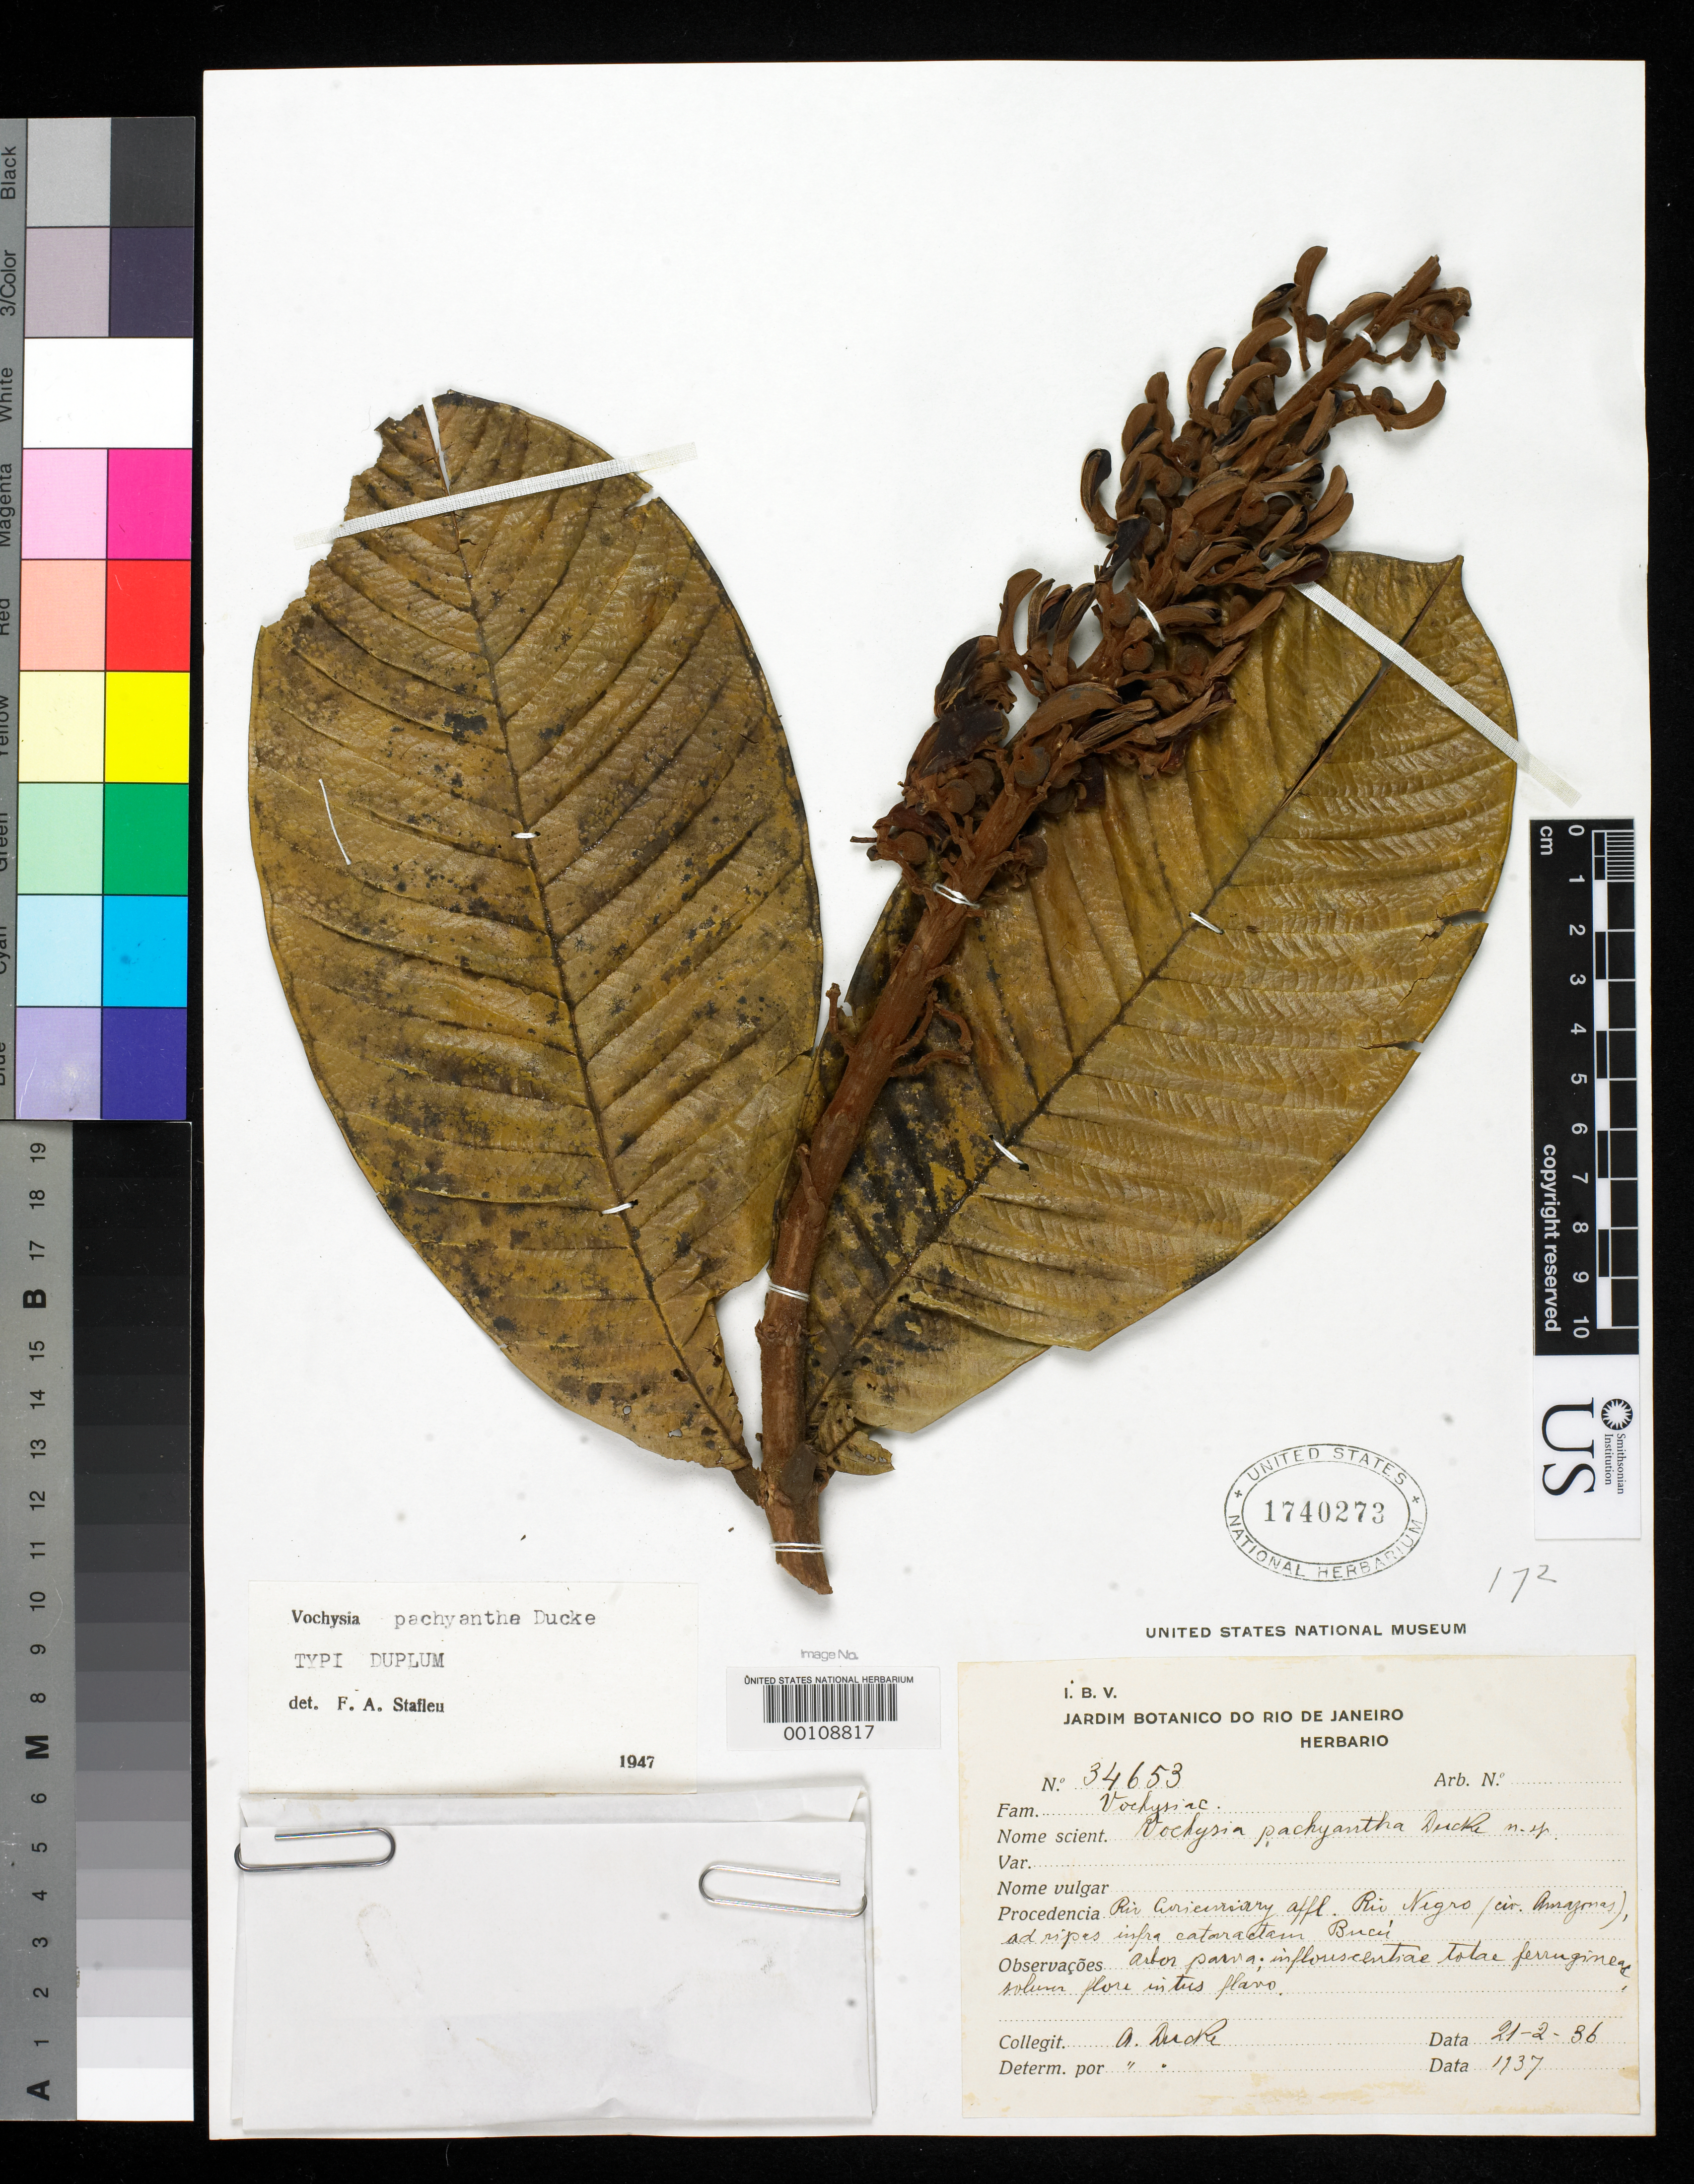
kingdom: Plantae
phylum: Tracheophyta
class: Magnoliopsida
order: Myrtales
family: Vochysiaceae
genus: Vochysia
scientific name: Vochysia pachyantha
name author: Ducke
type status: Isotype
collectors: A. Ducke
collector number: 34653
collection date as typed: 21 Feb 1936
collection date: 1936-02-21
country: Brazil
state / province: Amazonas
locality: Rios Curicuriary and Negro.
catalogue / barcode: US 1740273